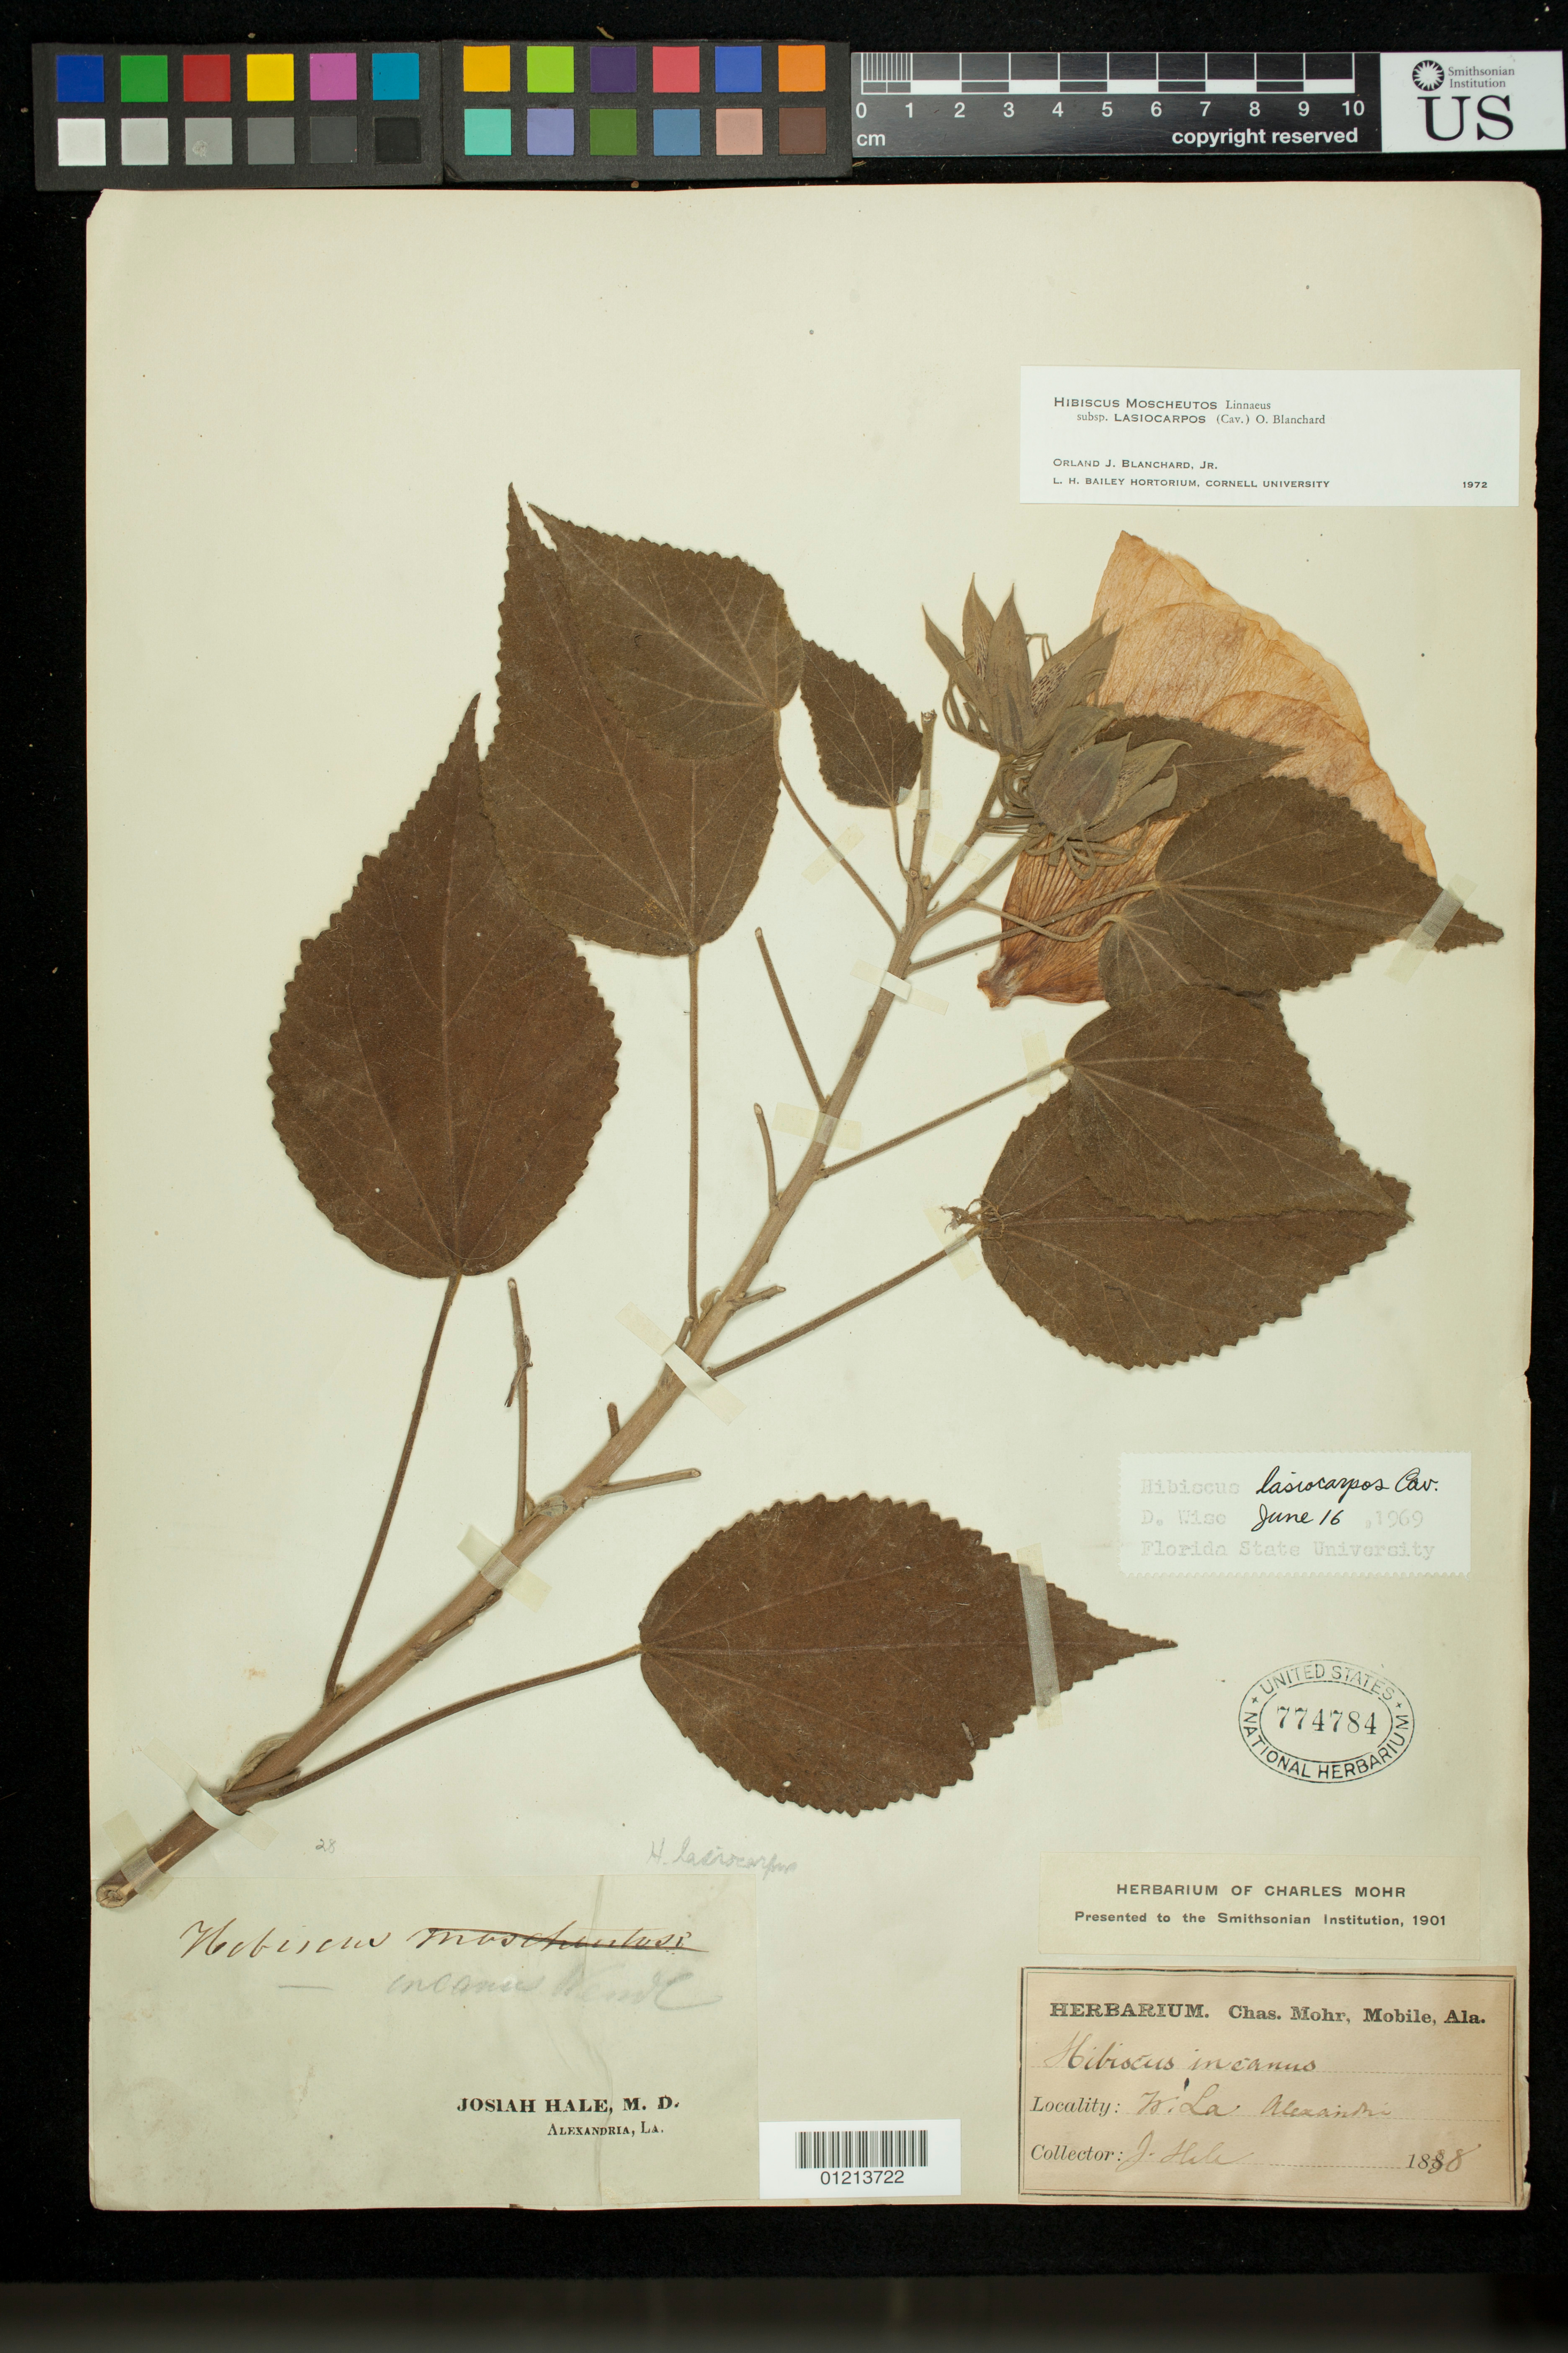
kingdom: Plantae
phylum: Tracheophyta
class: Magnoliopsida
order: Malvales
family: Malvaceae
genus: Hibiscus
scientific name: Hibiscus moscheutos subsp. lasiocarpos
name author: (Cav.) O.J. Blanch.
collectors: J. Hale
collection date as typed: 1828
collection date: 1828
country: United States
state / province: Louisiana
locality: N. La Alexandria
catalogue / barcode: US 774784